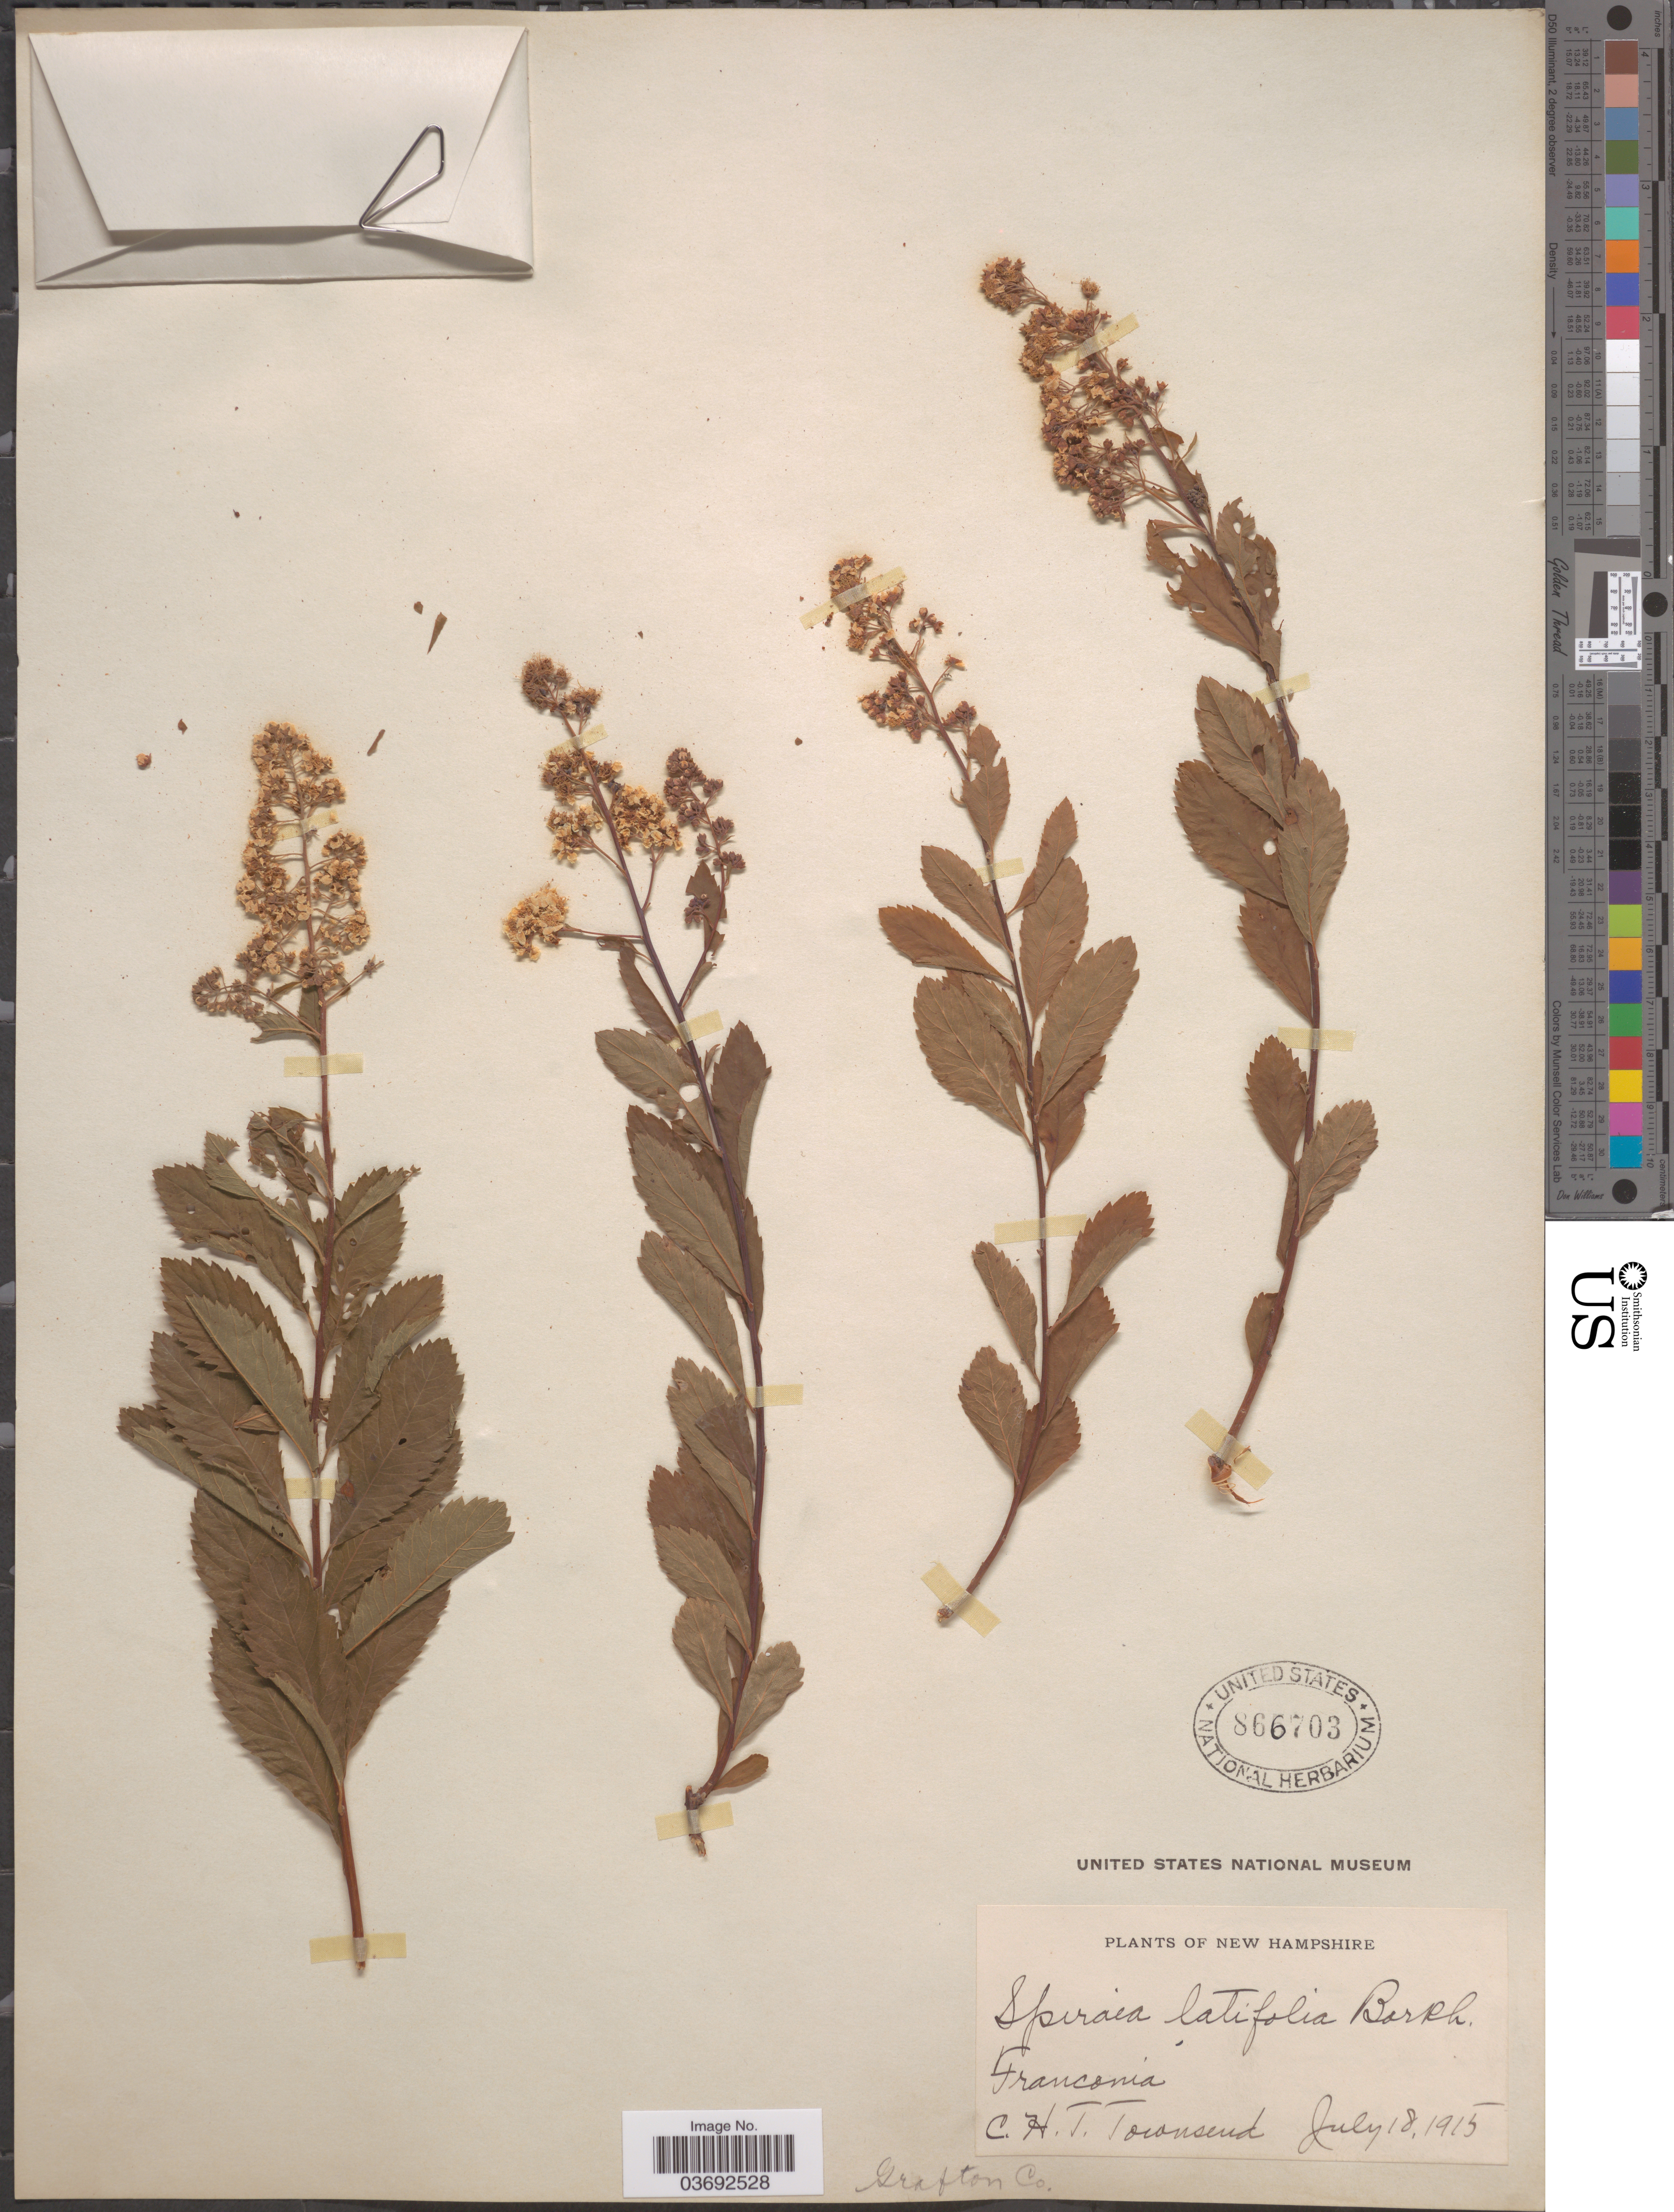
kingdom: Plantae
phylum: Tracheophyta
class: Magnoliopsida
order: Rosales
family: Rosaceae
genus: Spiraea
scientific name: Spiraea latifolia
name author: Borkh.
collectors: C. H. T. Townsend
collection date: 1915-07-18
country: United States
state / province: New Hampshire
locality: Franconia. Grafton Co.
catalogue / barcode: US 866703